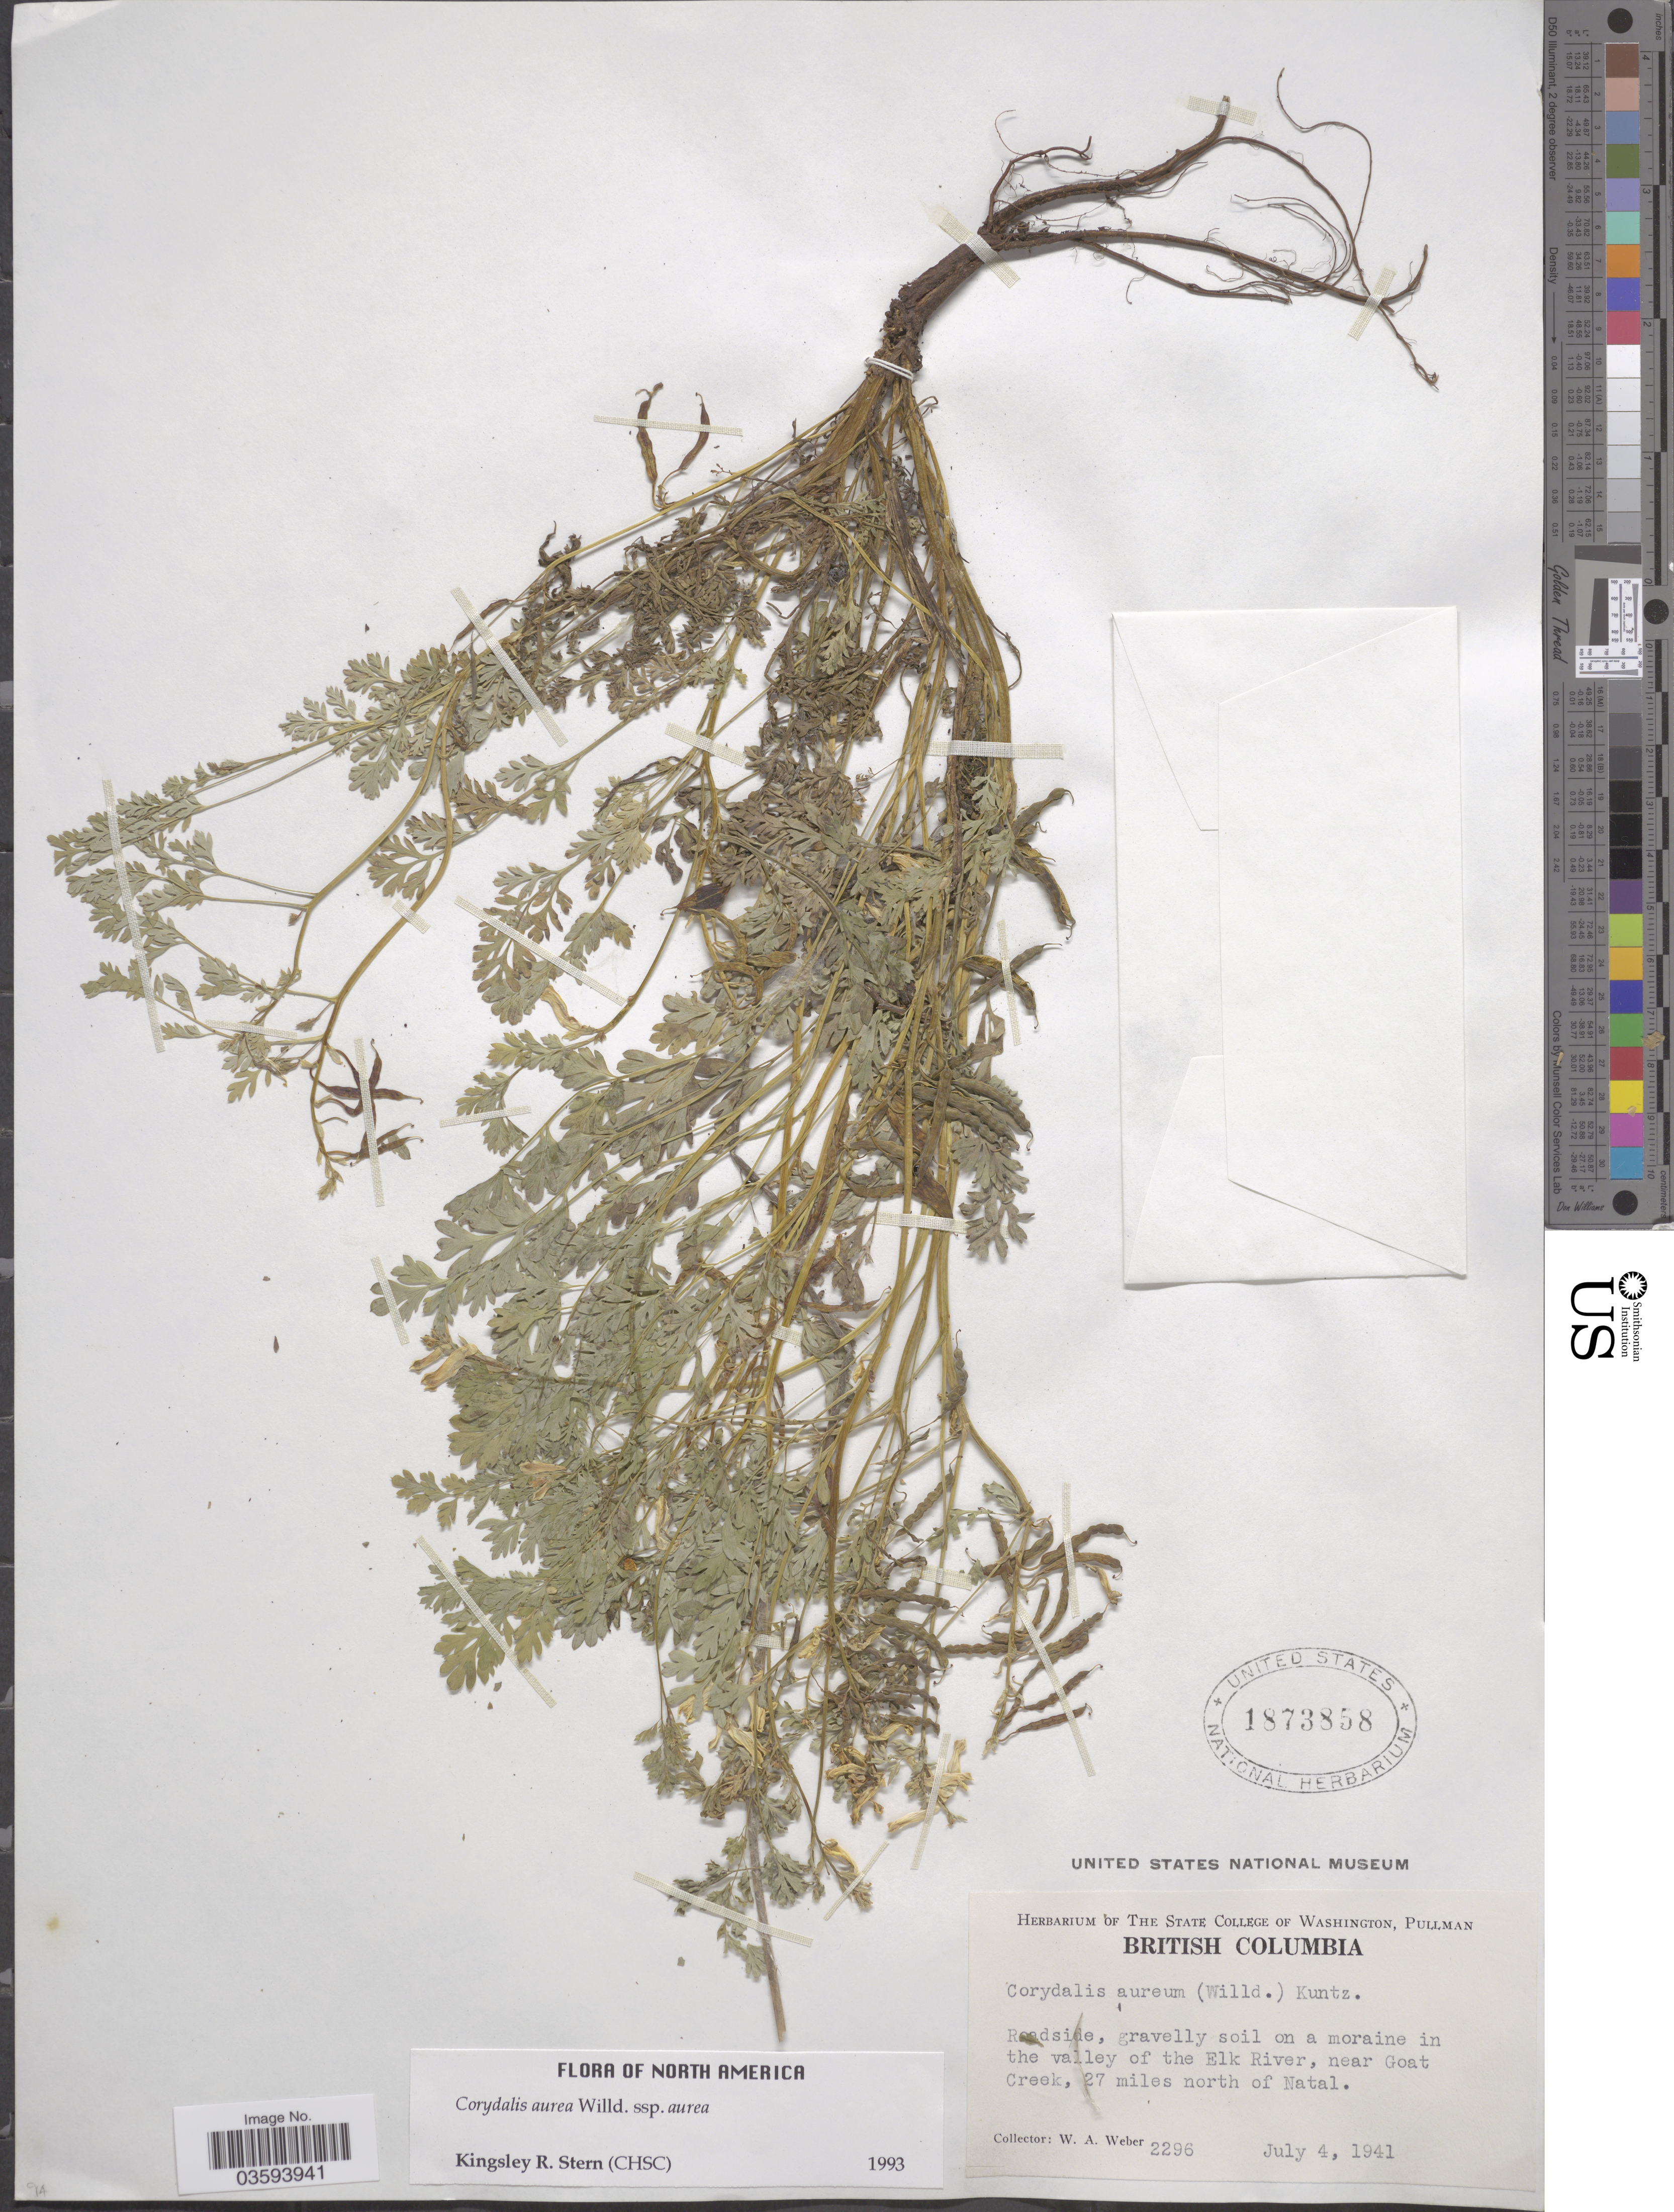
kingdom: Plantae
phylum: Tracheophyta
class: Magnoliopsida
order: Ranunculales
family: Papaveraceae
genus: Corydalis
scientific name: Corydalis aurea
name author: Willd.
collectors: W. A. Weber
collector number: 2296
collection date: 1941-07-04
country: Canada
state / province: British Columbia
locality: In the valley of the Elk River, near Goat Creek, 27 miles north of Natal.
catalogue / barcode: US 1873858